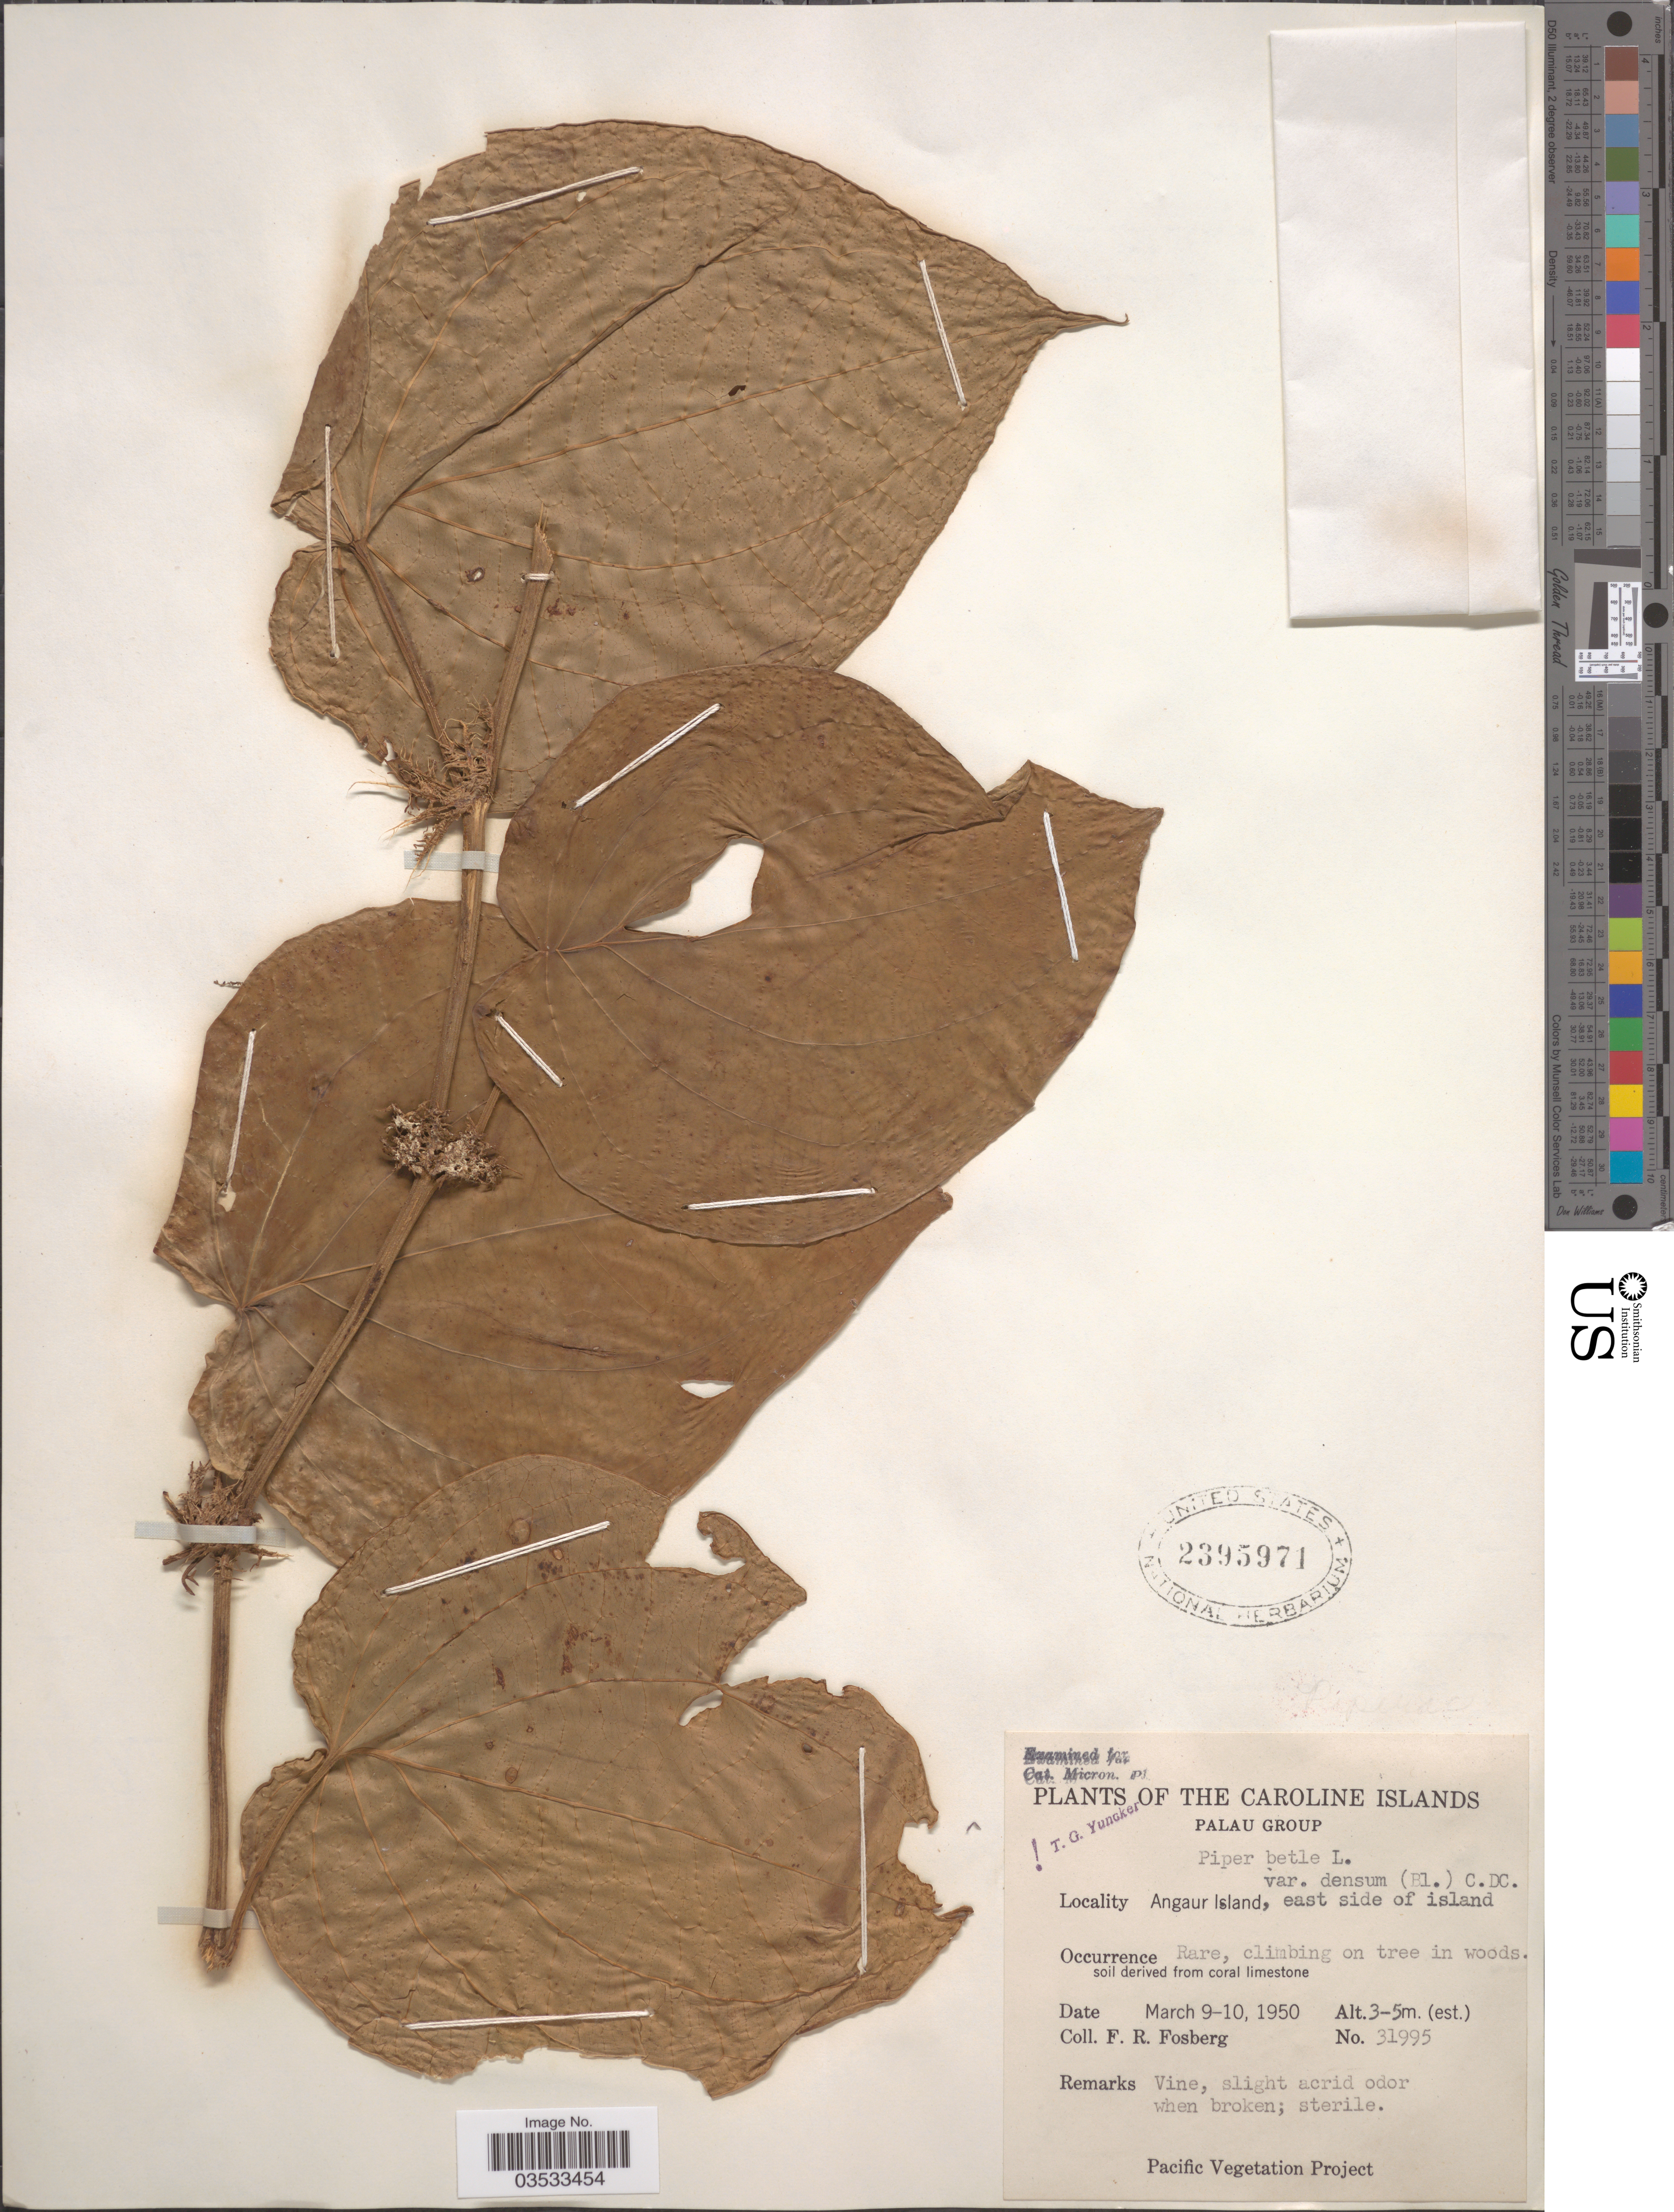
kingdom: Plantae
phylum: Tracheophyta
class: Magnoliopsida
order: Piperales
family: Piperaceae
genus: Piper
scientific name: Piper betle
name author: L.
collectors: F. R. Fosberg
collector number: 31995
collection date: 1950-03-09/1950-03-10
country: Palau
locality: The Caroline Islands. Palau Group. Angaur island, east side of island.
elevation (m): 3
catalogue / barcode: US 2395971